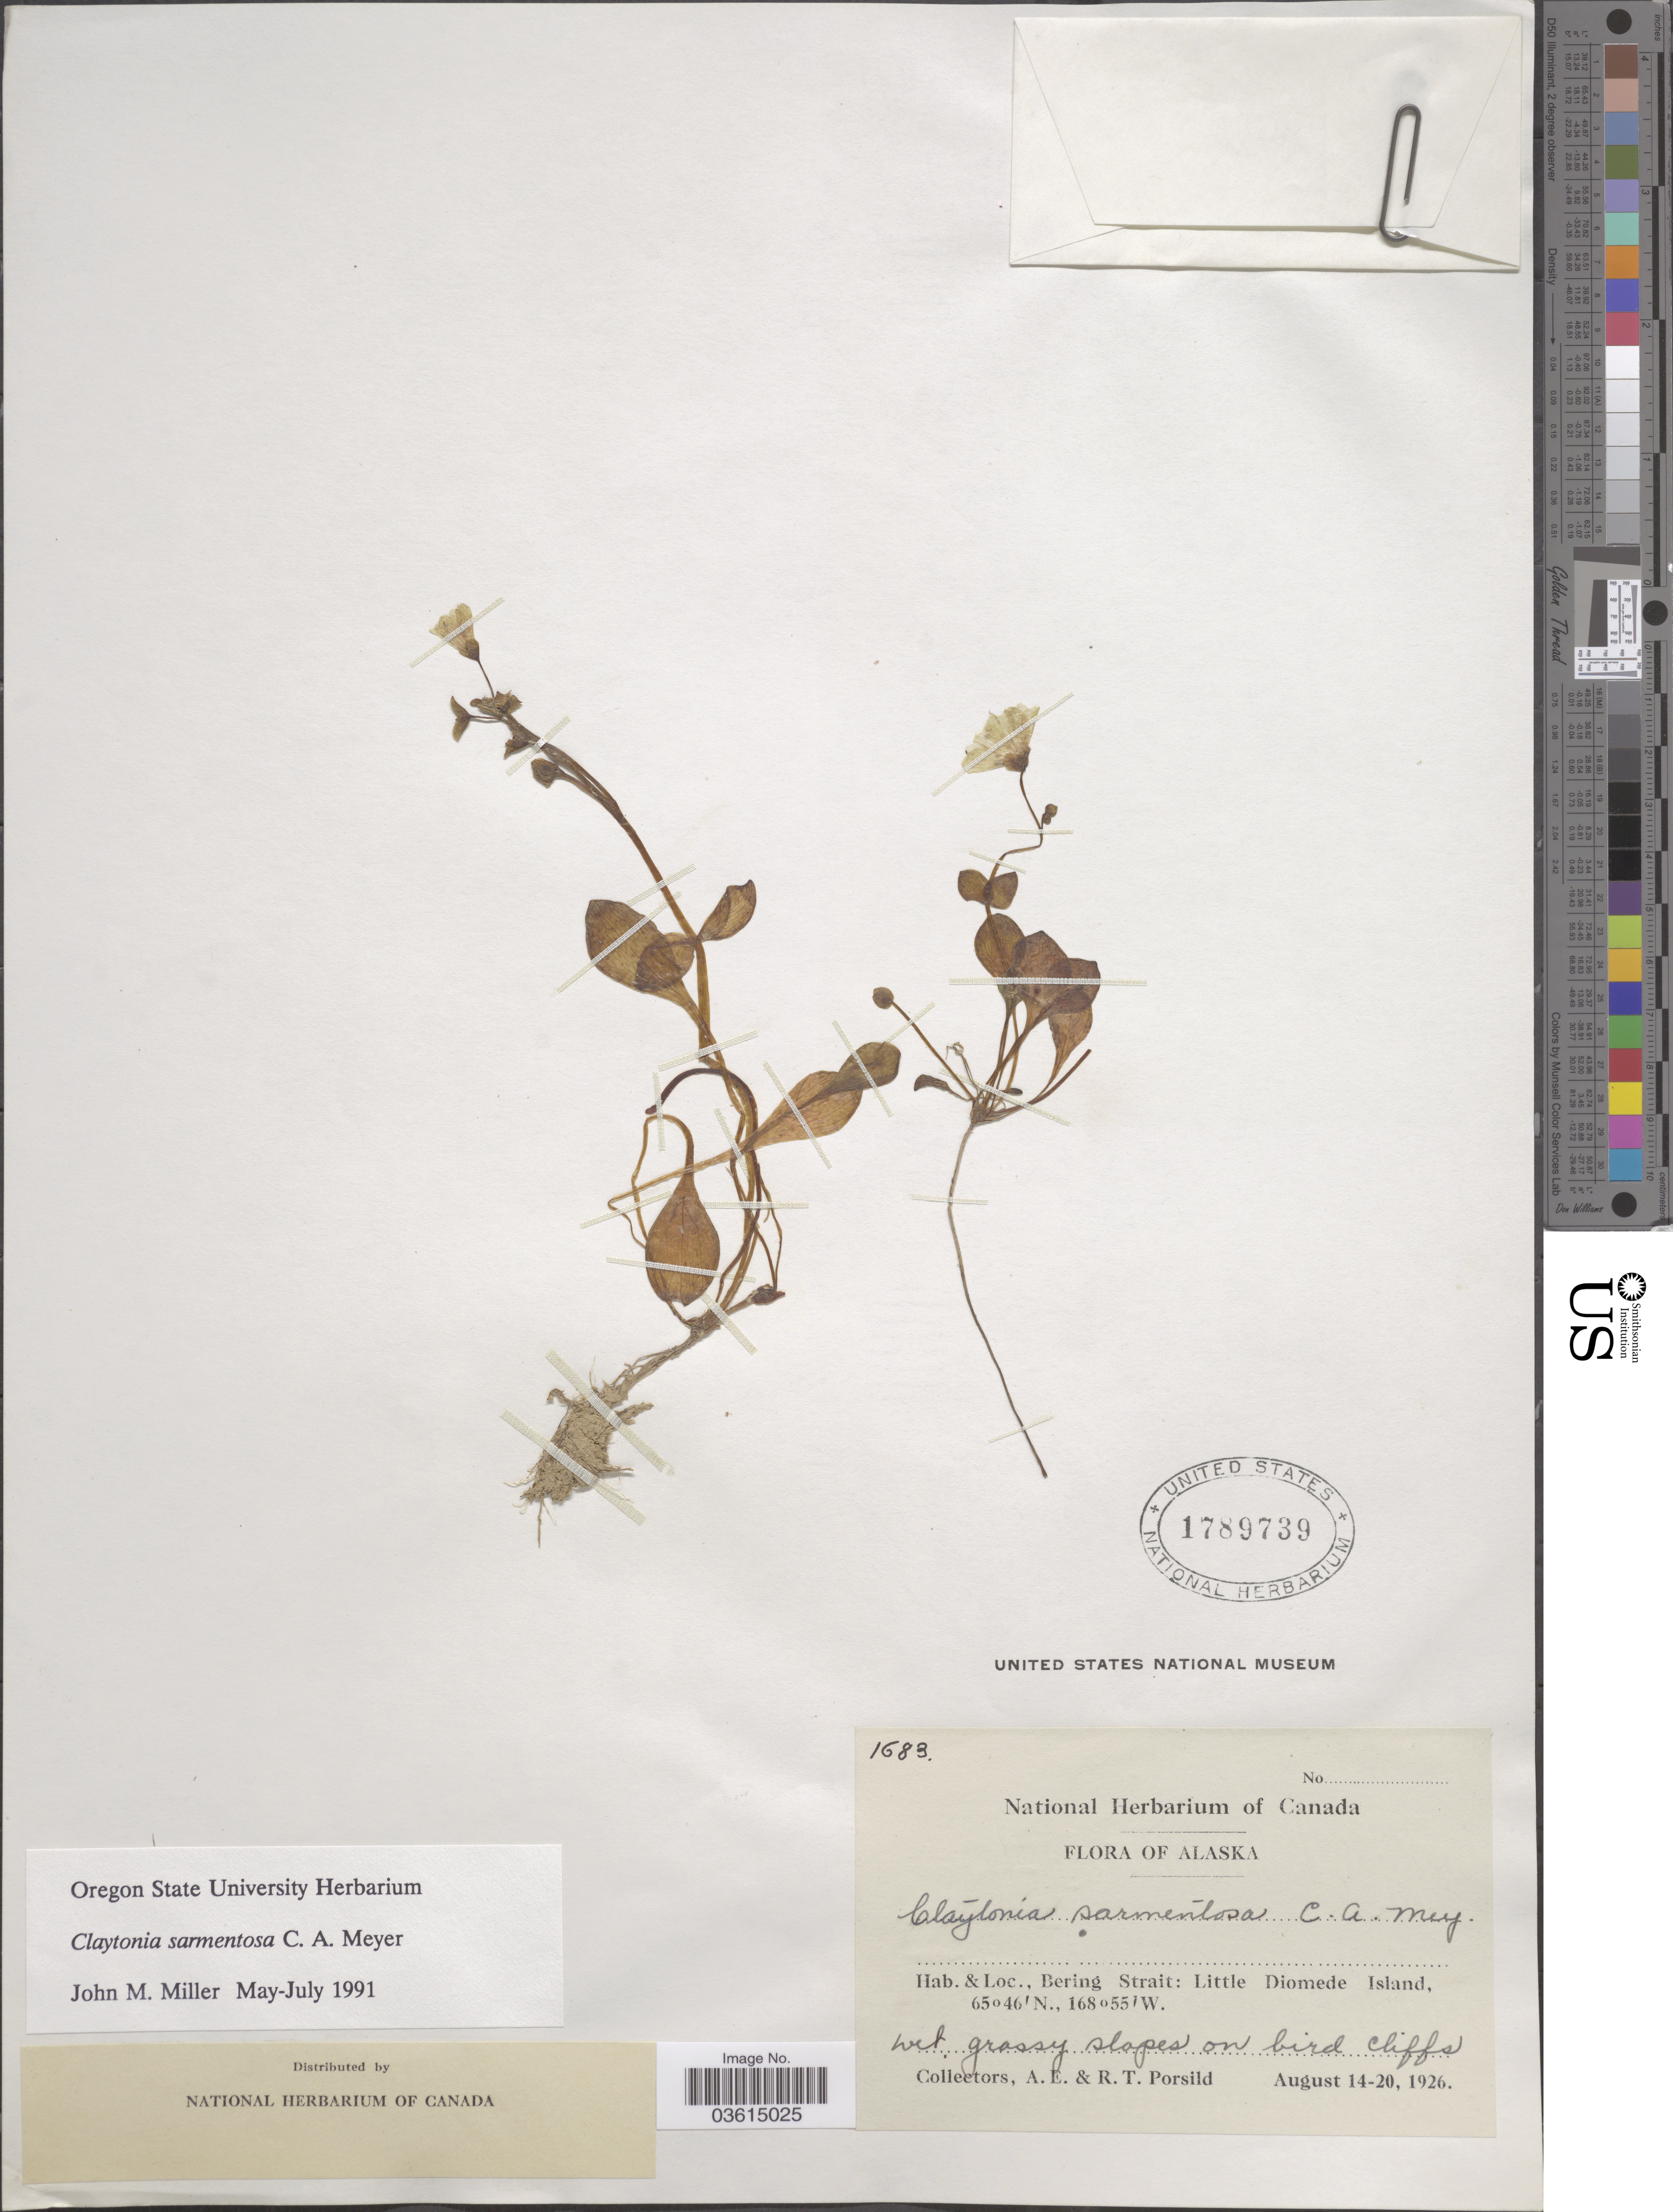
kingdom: Plantae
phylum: Tracheophyta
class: Magnoliopsida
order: Caryophyllales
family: Montiaceae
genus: Claytonia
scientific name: Claytonia sarmentosa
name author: C.A. Mey.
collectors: A. E. Porsild & R. T. Porsild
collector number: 1683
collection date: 1926-08-14/1926-08-20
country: United States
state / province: Alaska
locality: Bering Strait: Little Diomede Island.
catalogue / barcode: US 1789739